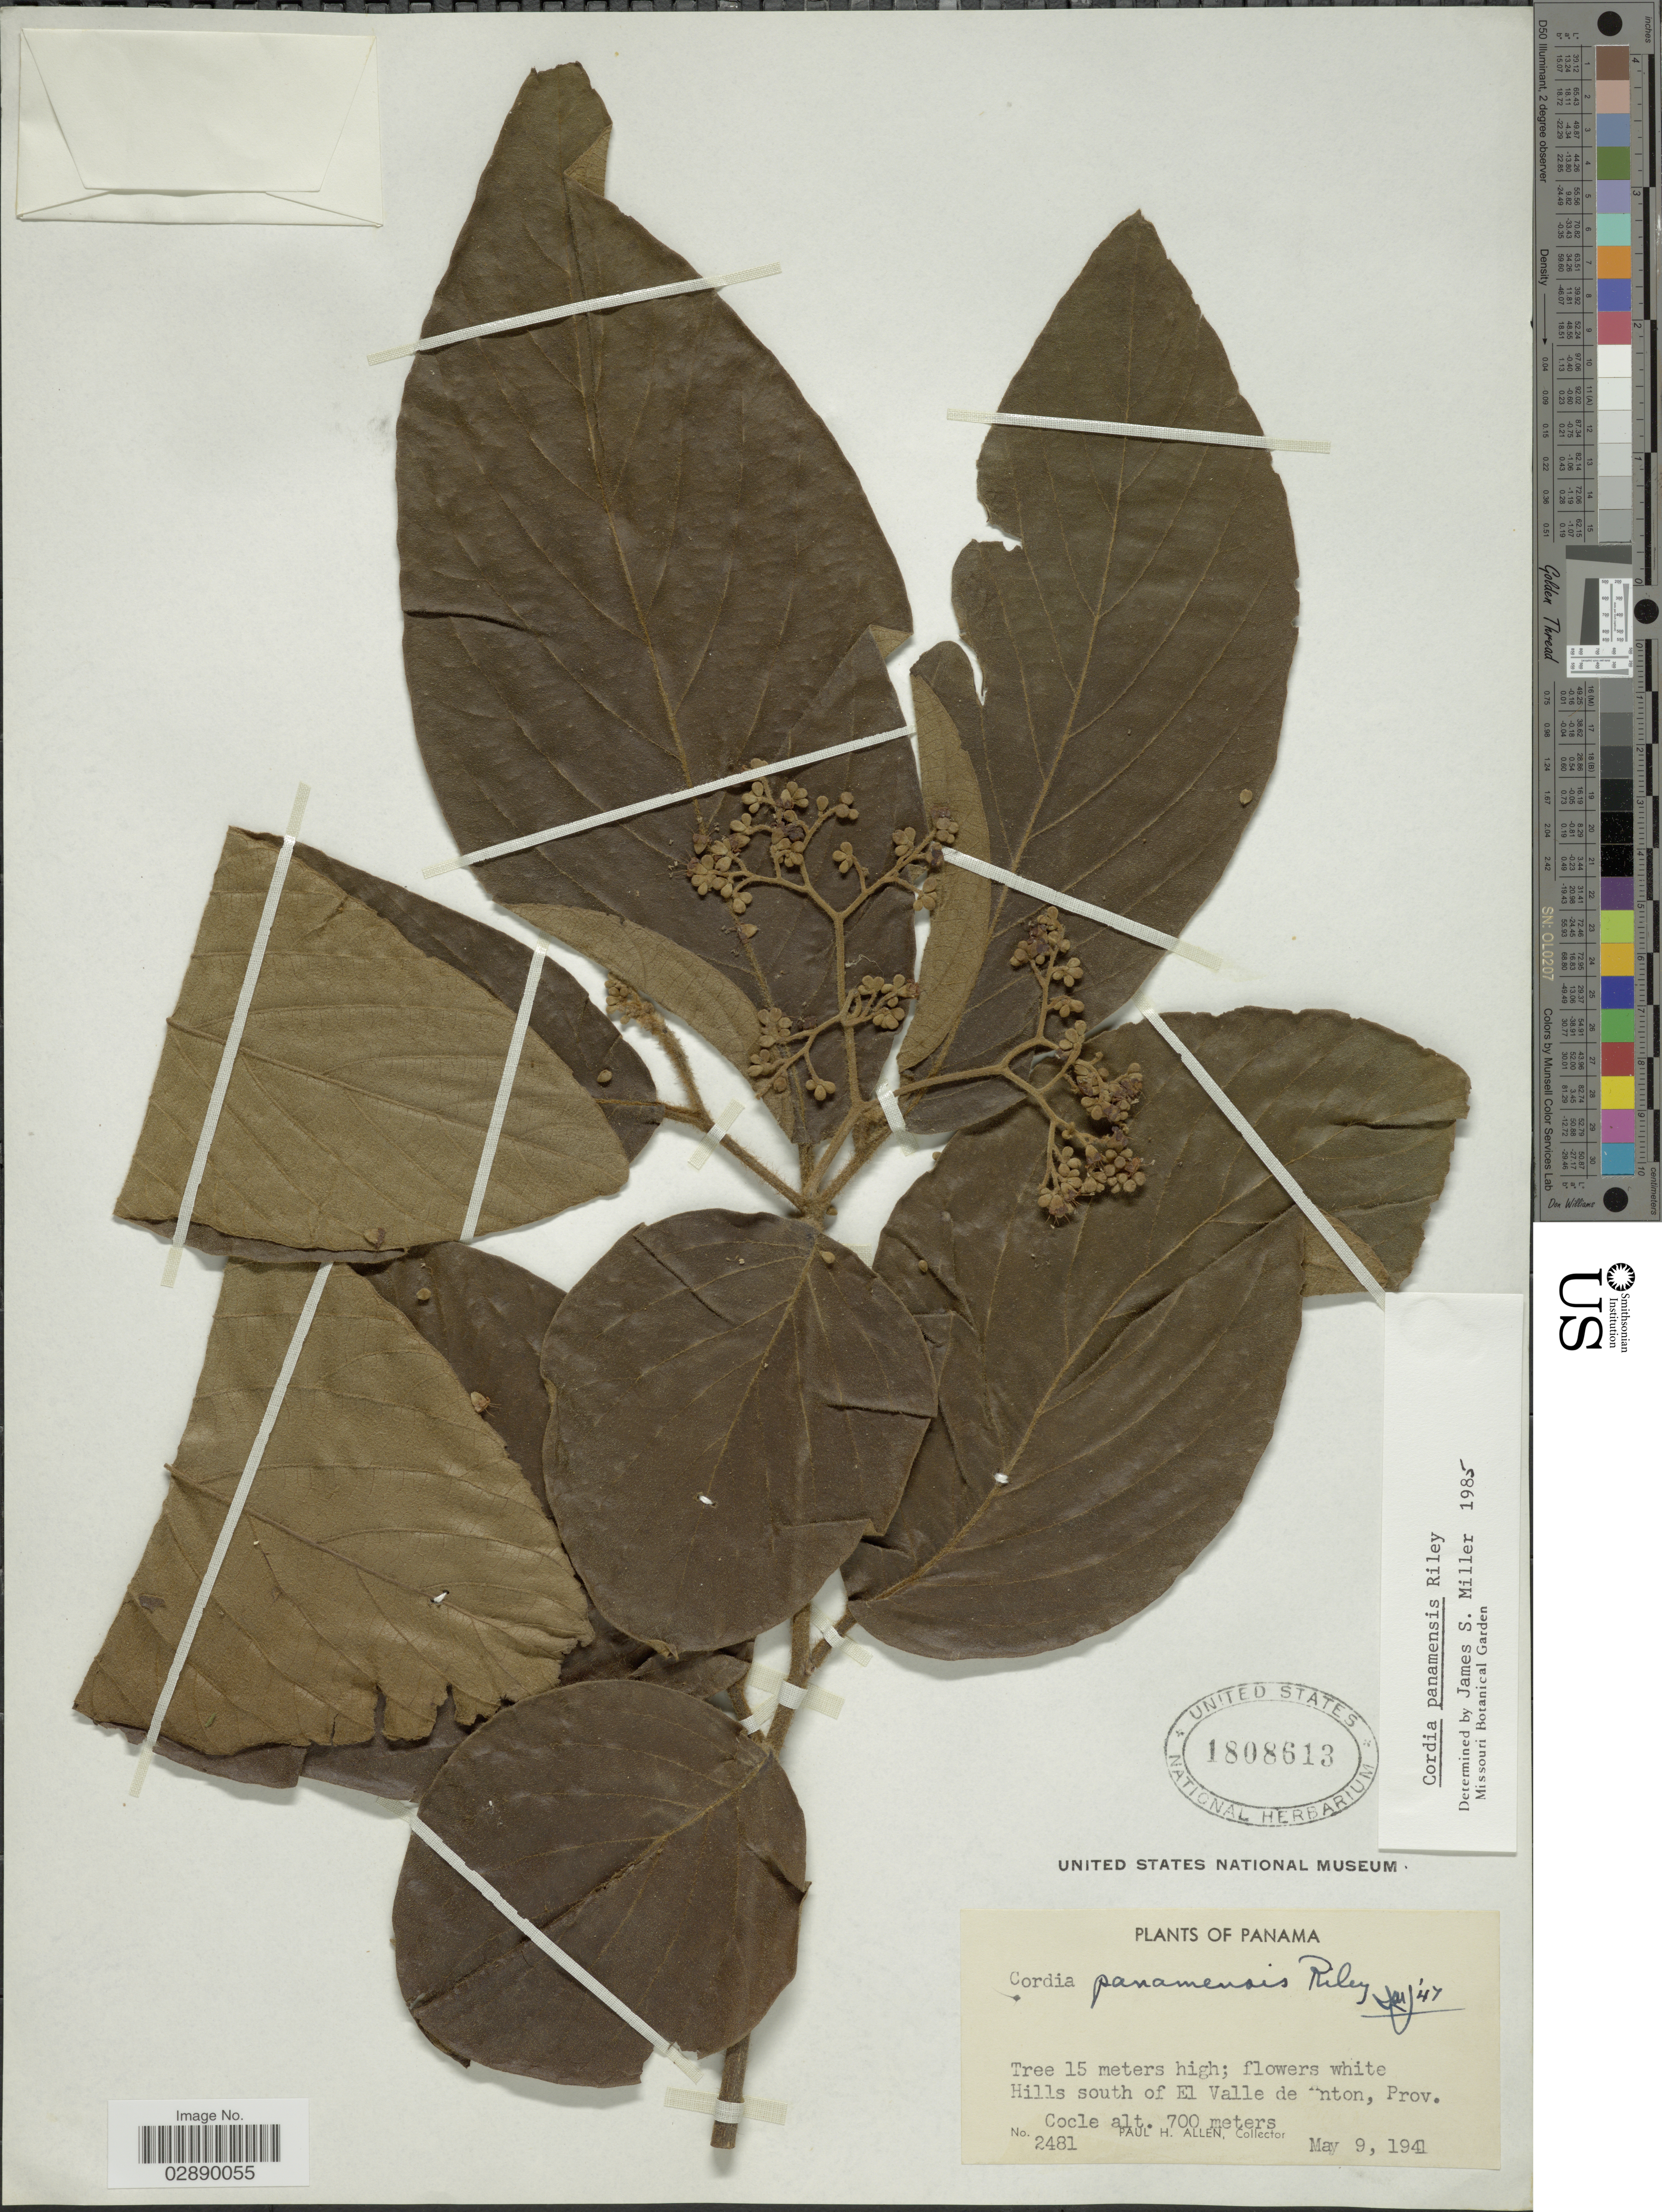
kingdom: Plantae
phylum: Tracheophyta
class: Magnoliopsida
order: Boraginales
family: Cordiaceae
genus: Cordia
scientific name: Cordia panamensis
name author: L. Riley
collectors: P. H. Allen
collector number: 2481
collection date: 1941-05-09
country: Panama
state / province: Coclé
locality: Hills south of El Valle de Anton, Prov. Cocle.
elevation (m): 700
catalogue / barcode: US 1808613